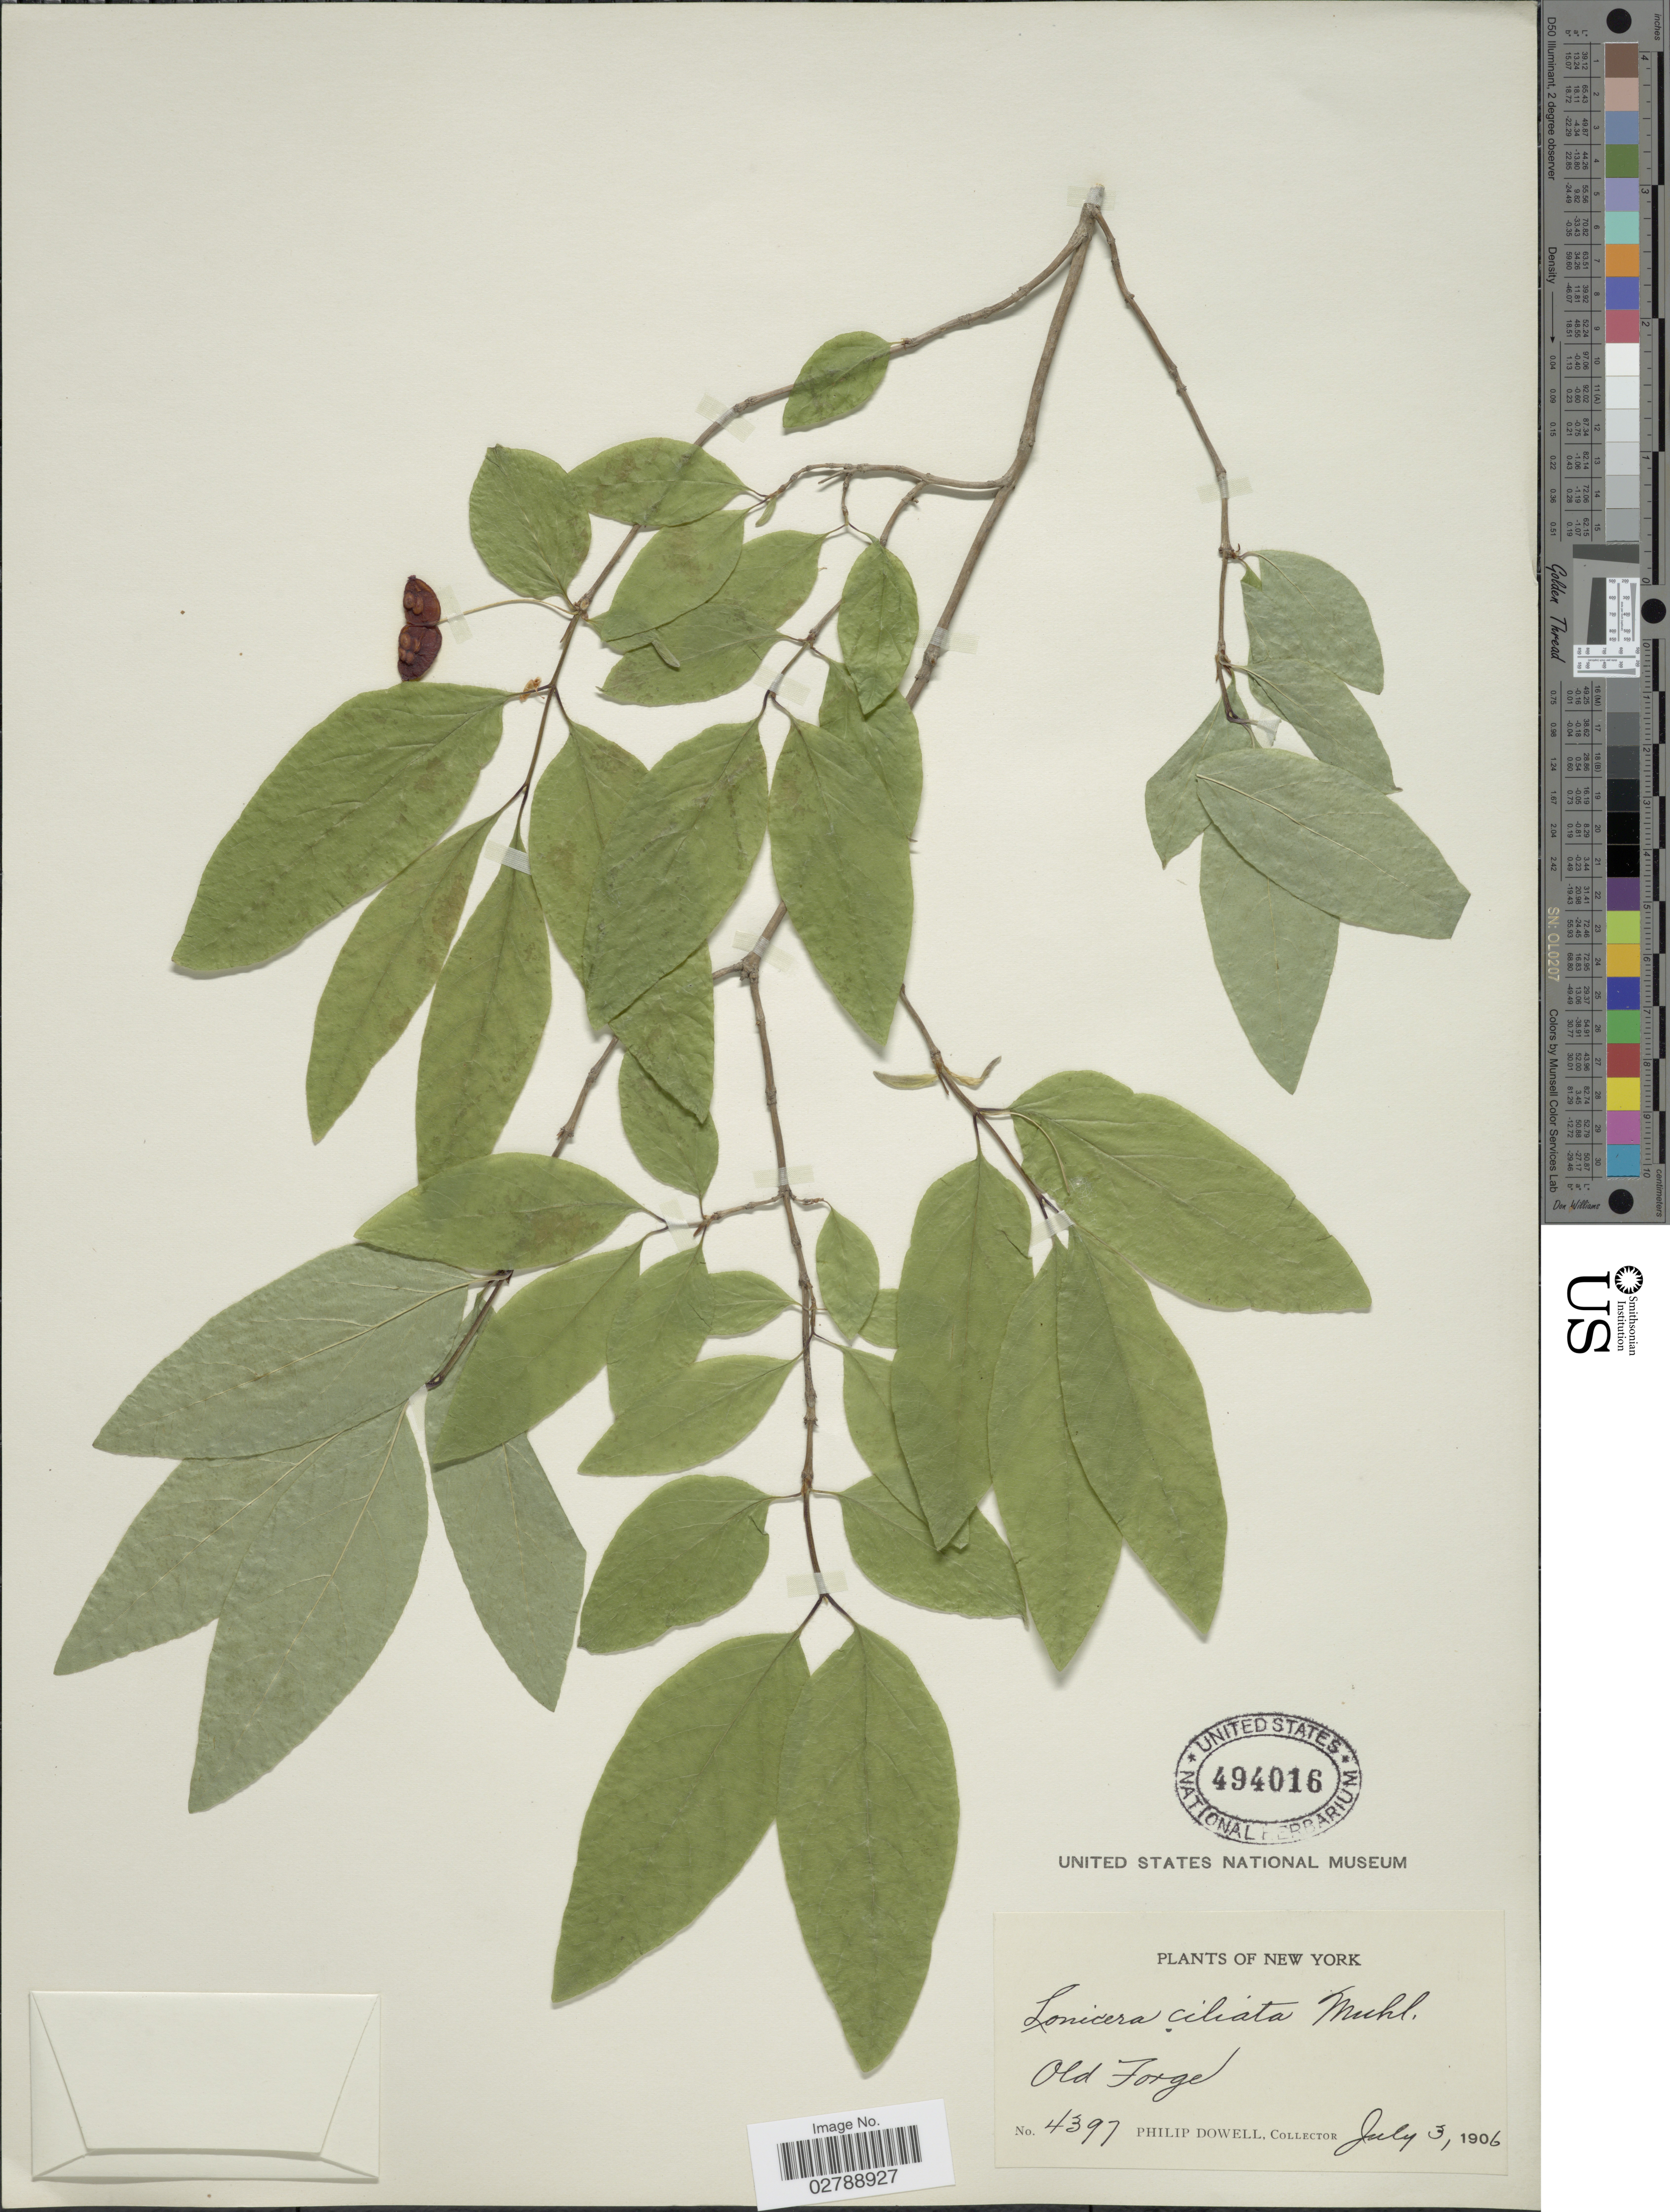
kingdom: Plantae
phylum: Tracheophyta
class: Magnoliopsida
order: Dipsacales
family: Caprifoliaceae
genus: Lonicera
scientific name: Lonicera canadensis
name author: Bartram & W. Bartram ex Marshall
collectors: P. Dowell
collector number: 4397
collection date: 1906-07-03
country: United States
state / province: New York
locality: Old Forge.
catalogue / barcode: US 494016